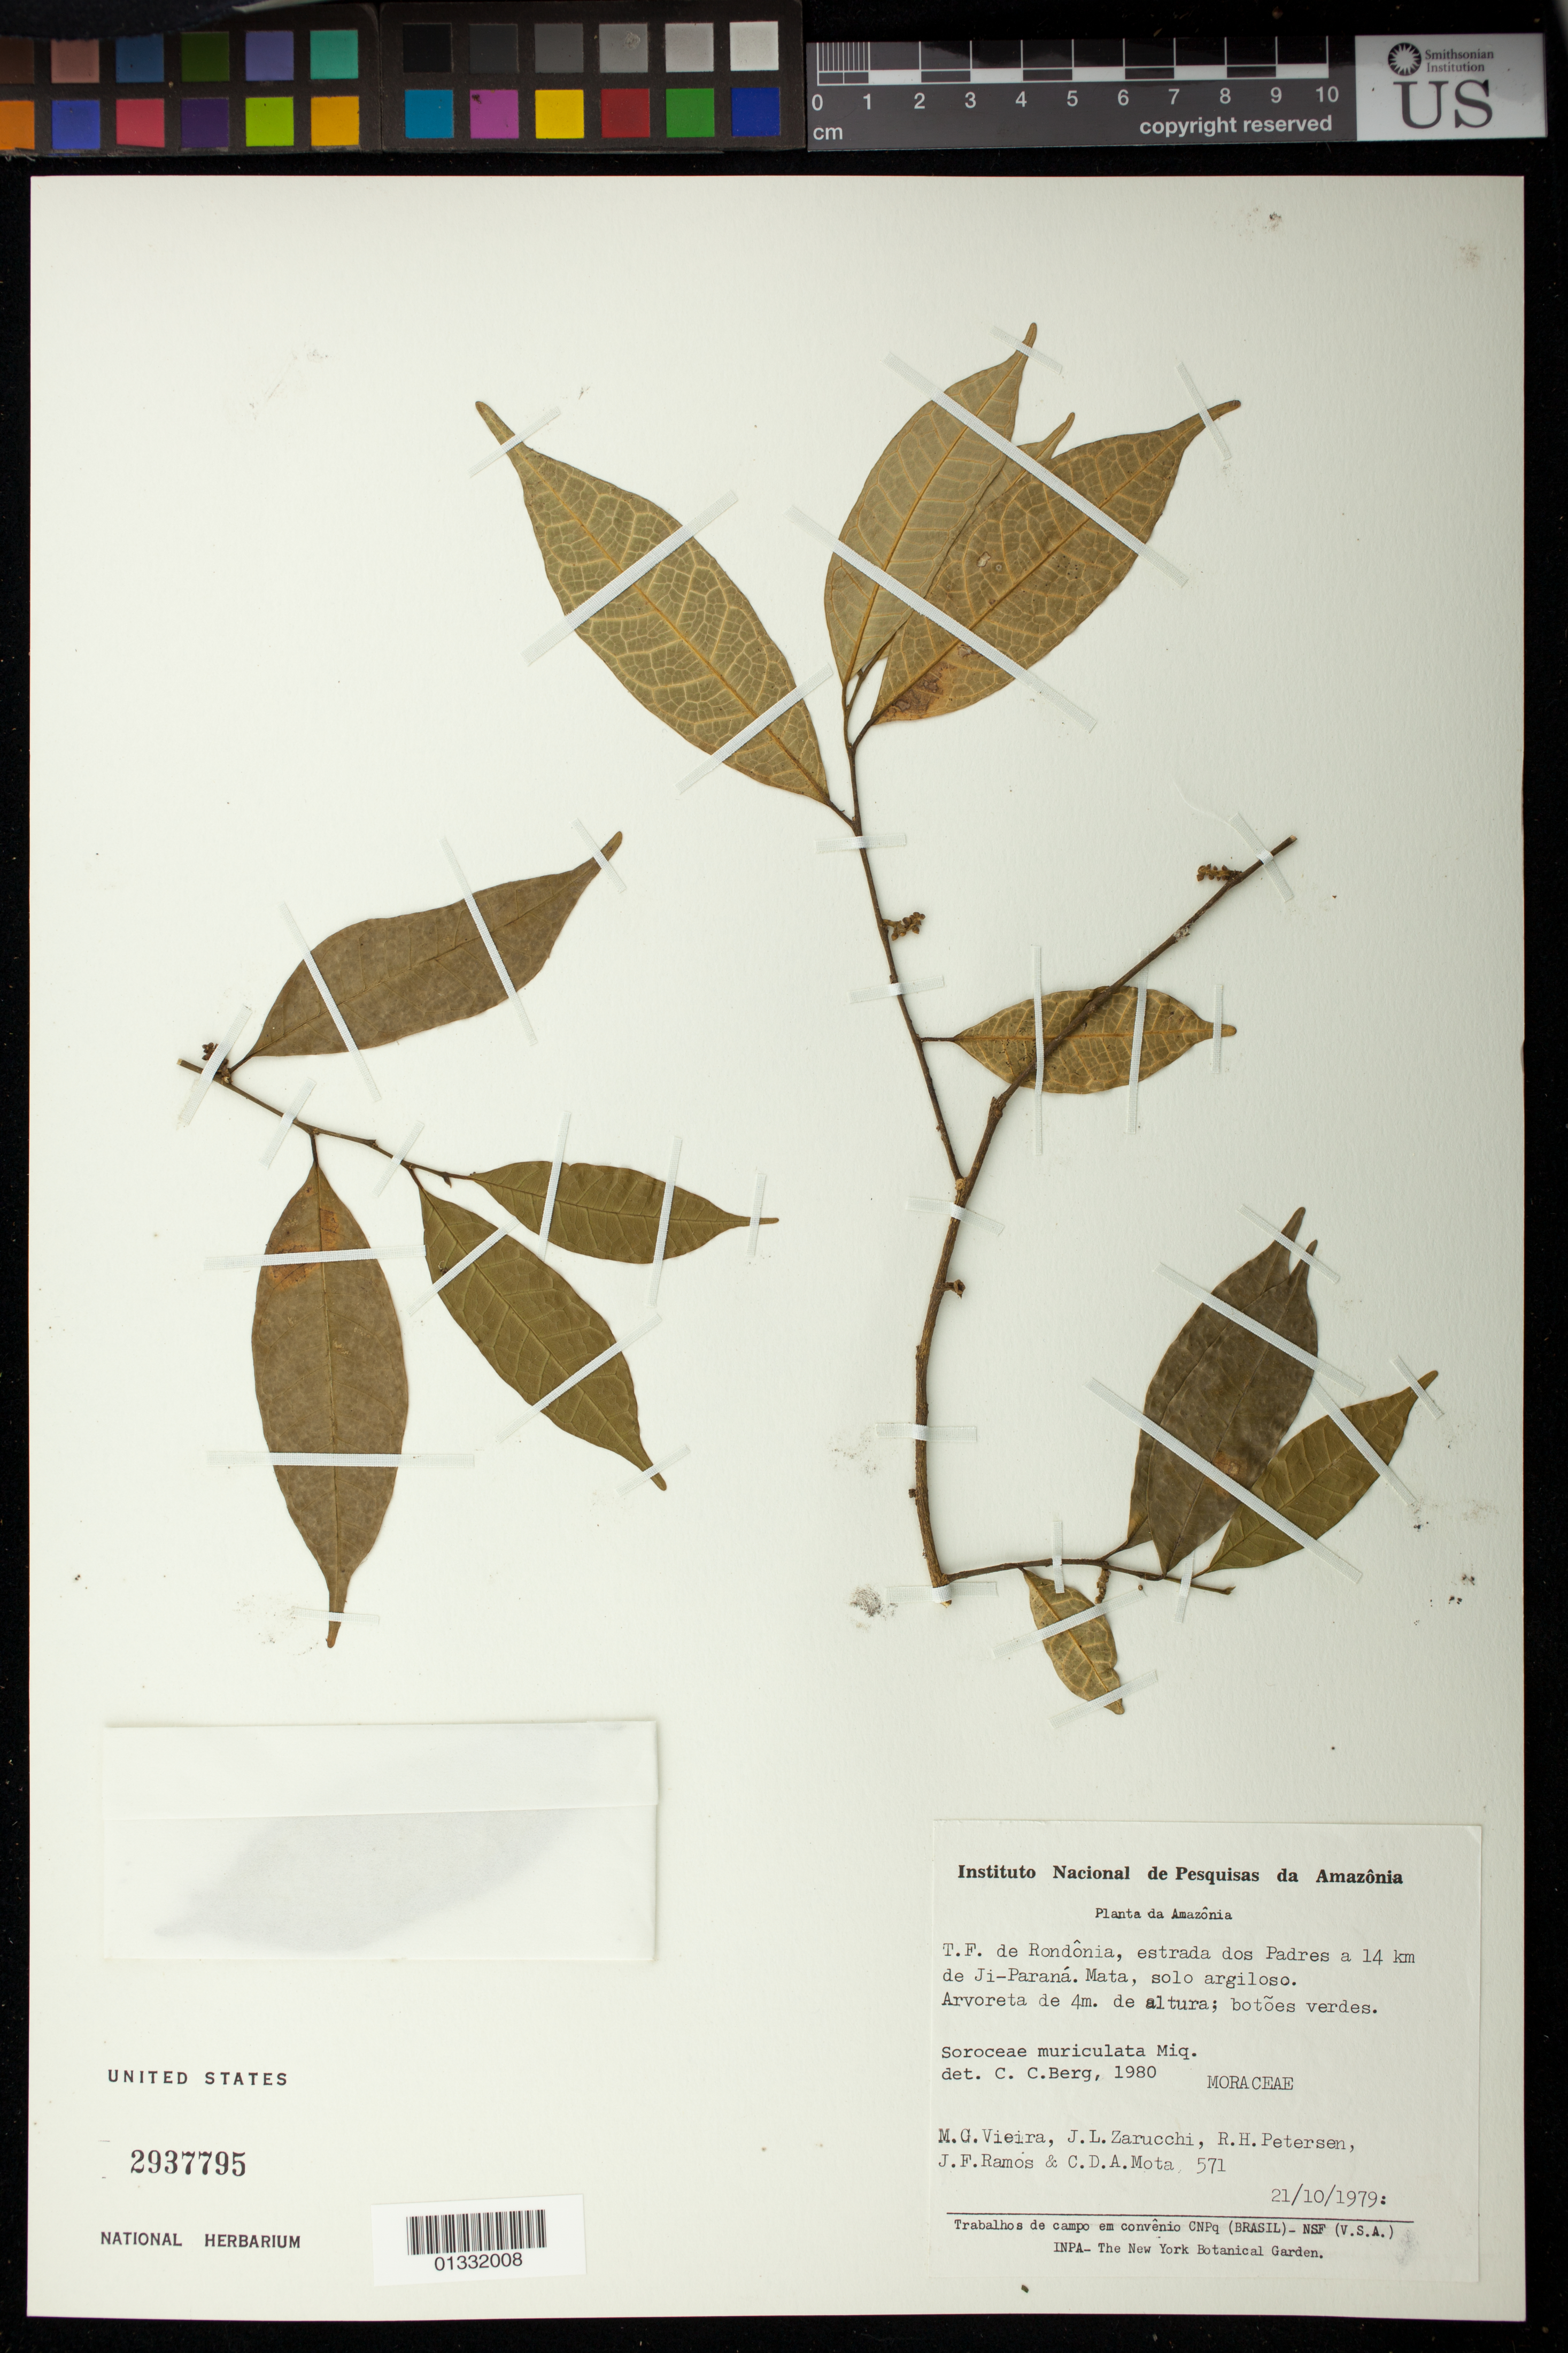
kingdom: Plantae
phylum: Tracheophyta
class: Magnoliopsida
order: Rosales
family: Moraceae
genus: Sorocea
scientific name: Sorocea muriculata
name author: Miq.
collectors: M. G. Vieira, J. L. Zarucchi, R. H. Petersen, J. F. Ramos & C. D. A. Mota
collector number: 571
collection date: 1979-10-21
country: Brazil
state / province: Rondônia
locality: Estrada dos Padres a 14km de Ji-Paraná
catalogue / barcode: US 2937795